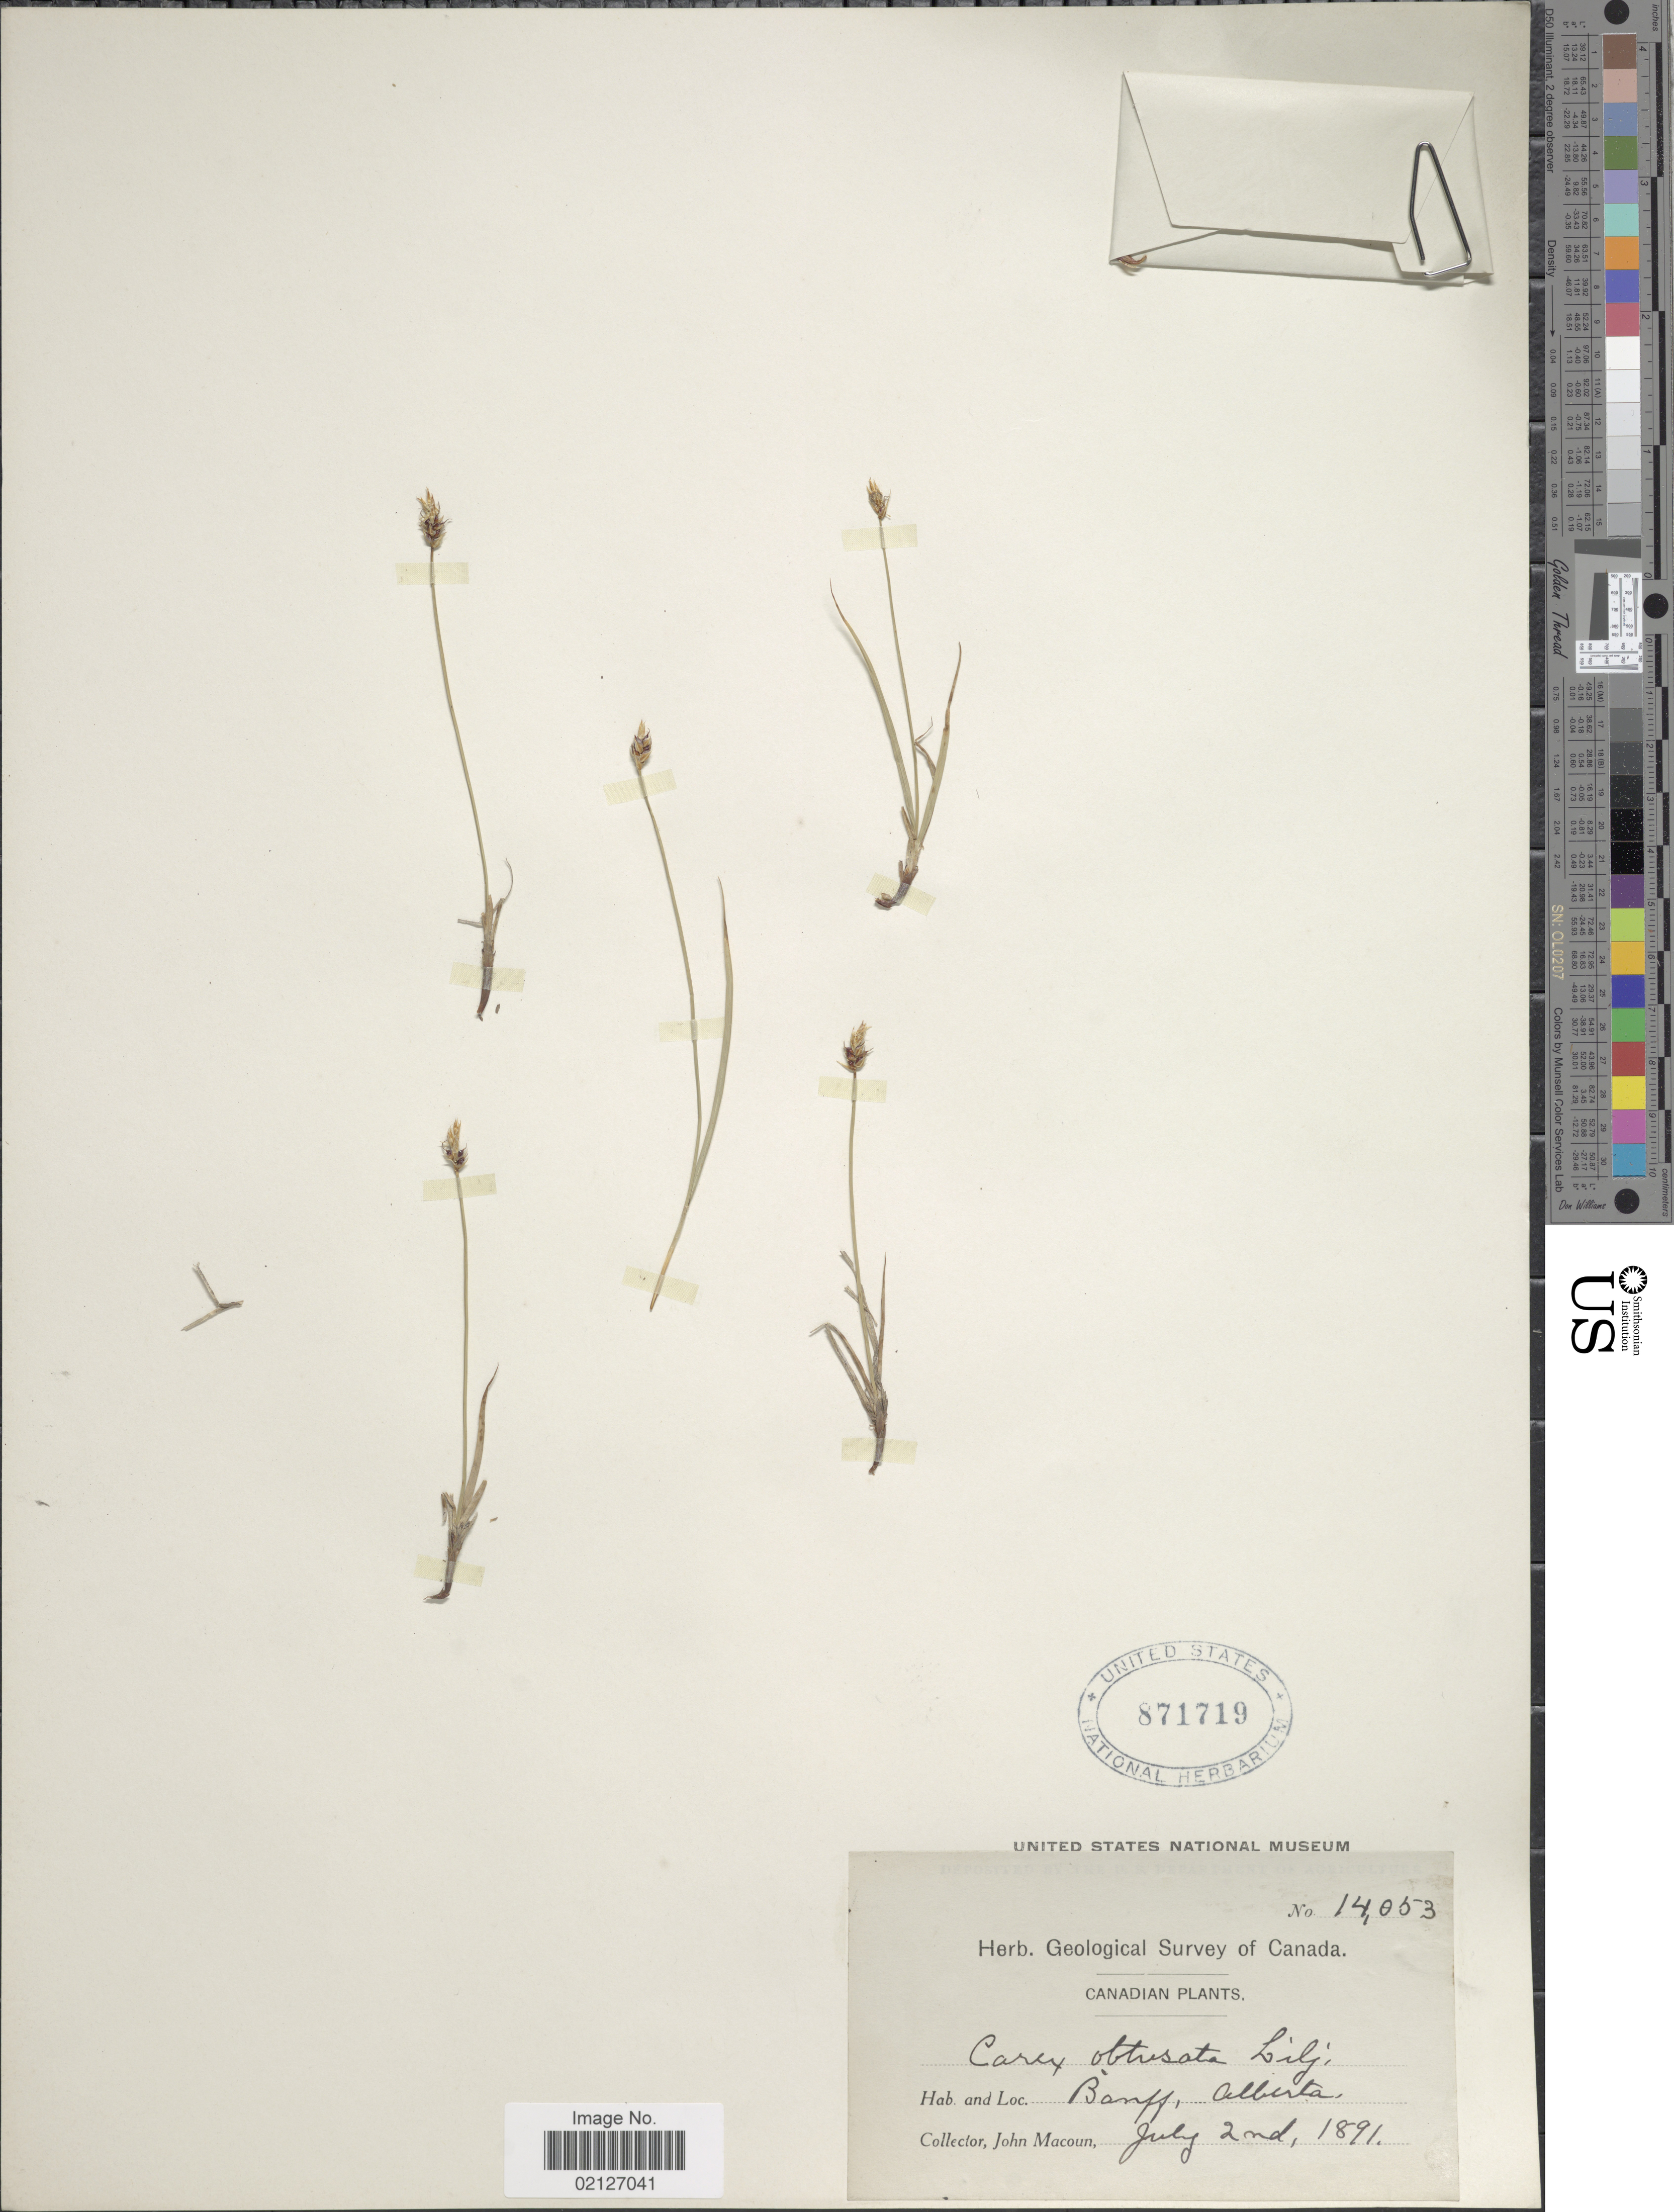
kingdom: Plantae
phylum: Tracheophyta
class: Liliopsida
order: Poales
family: Cyperaceae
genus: Carex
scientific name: Carex obtusata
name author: Lilj.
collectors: J. Macoun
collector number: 14053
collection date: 1891-07-02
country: Canada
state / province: Alberta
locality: Banff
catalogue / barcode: US 871719